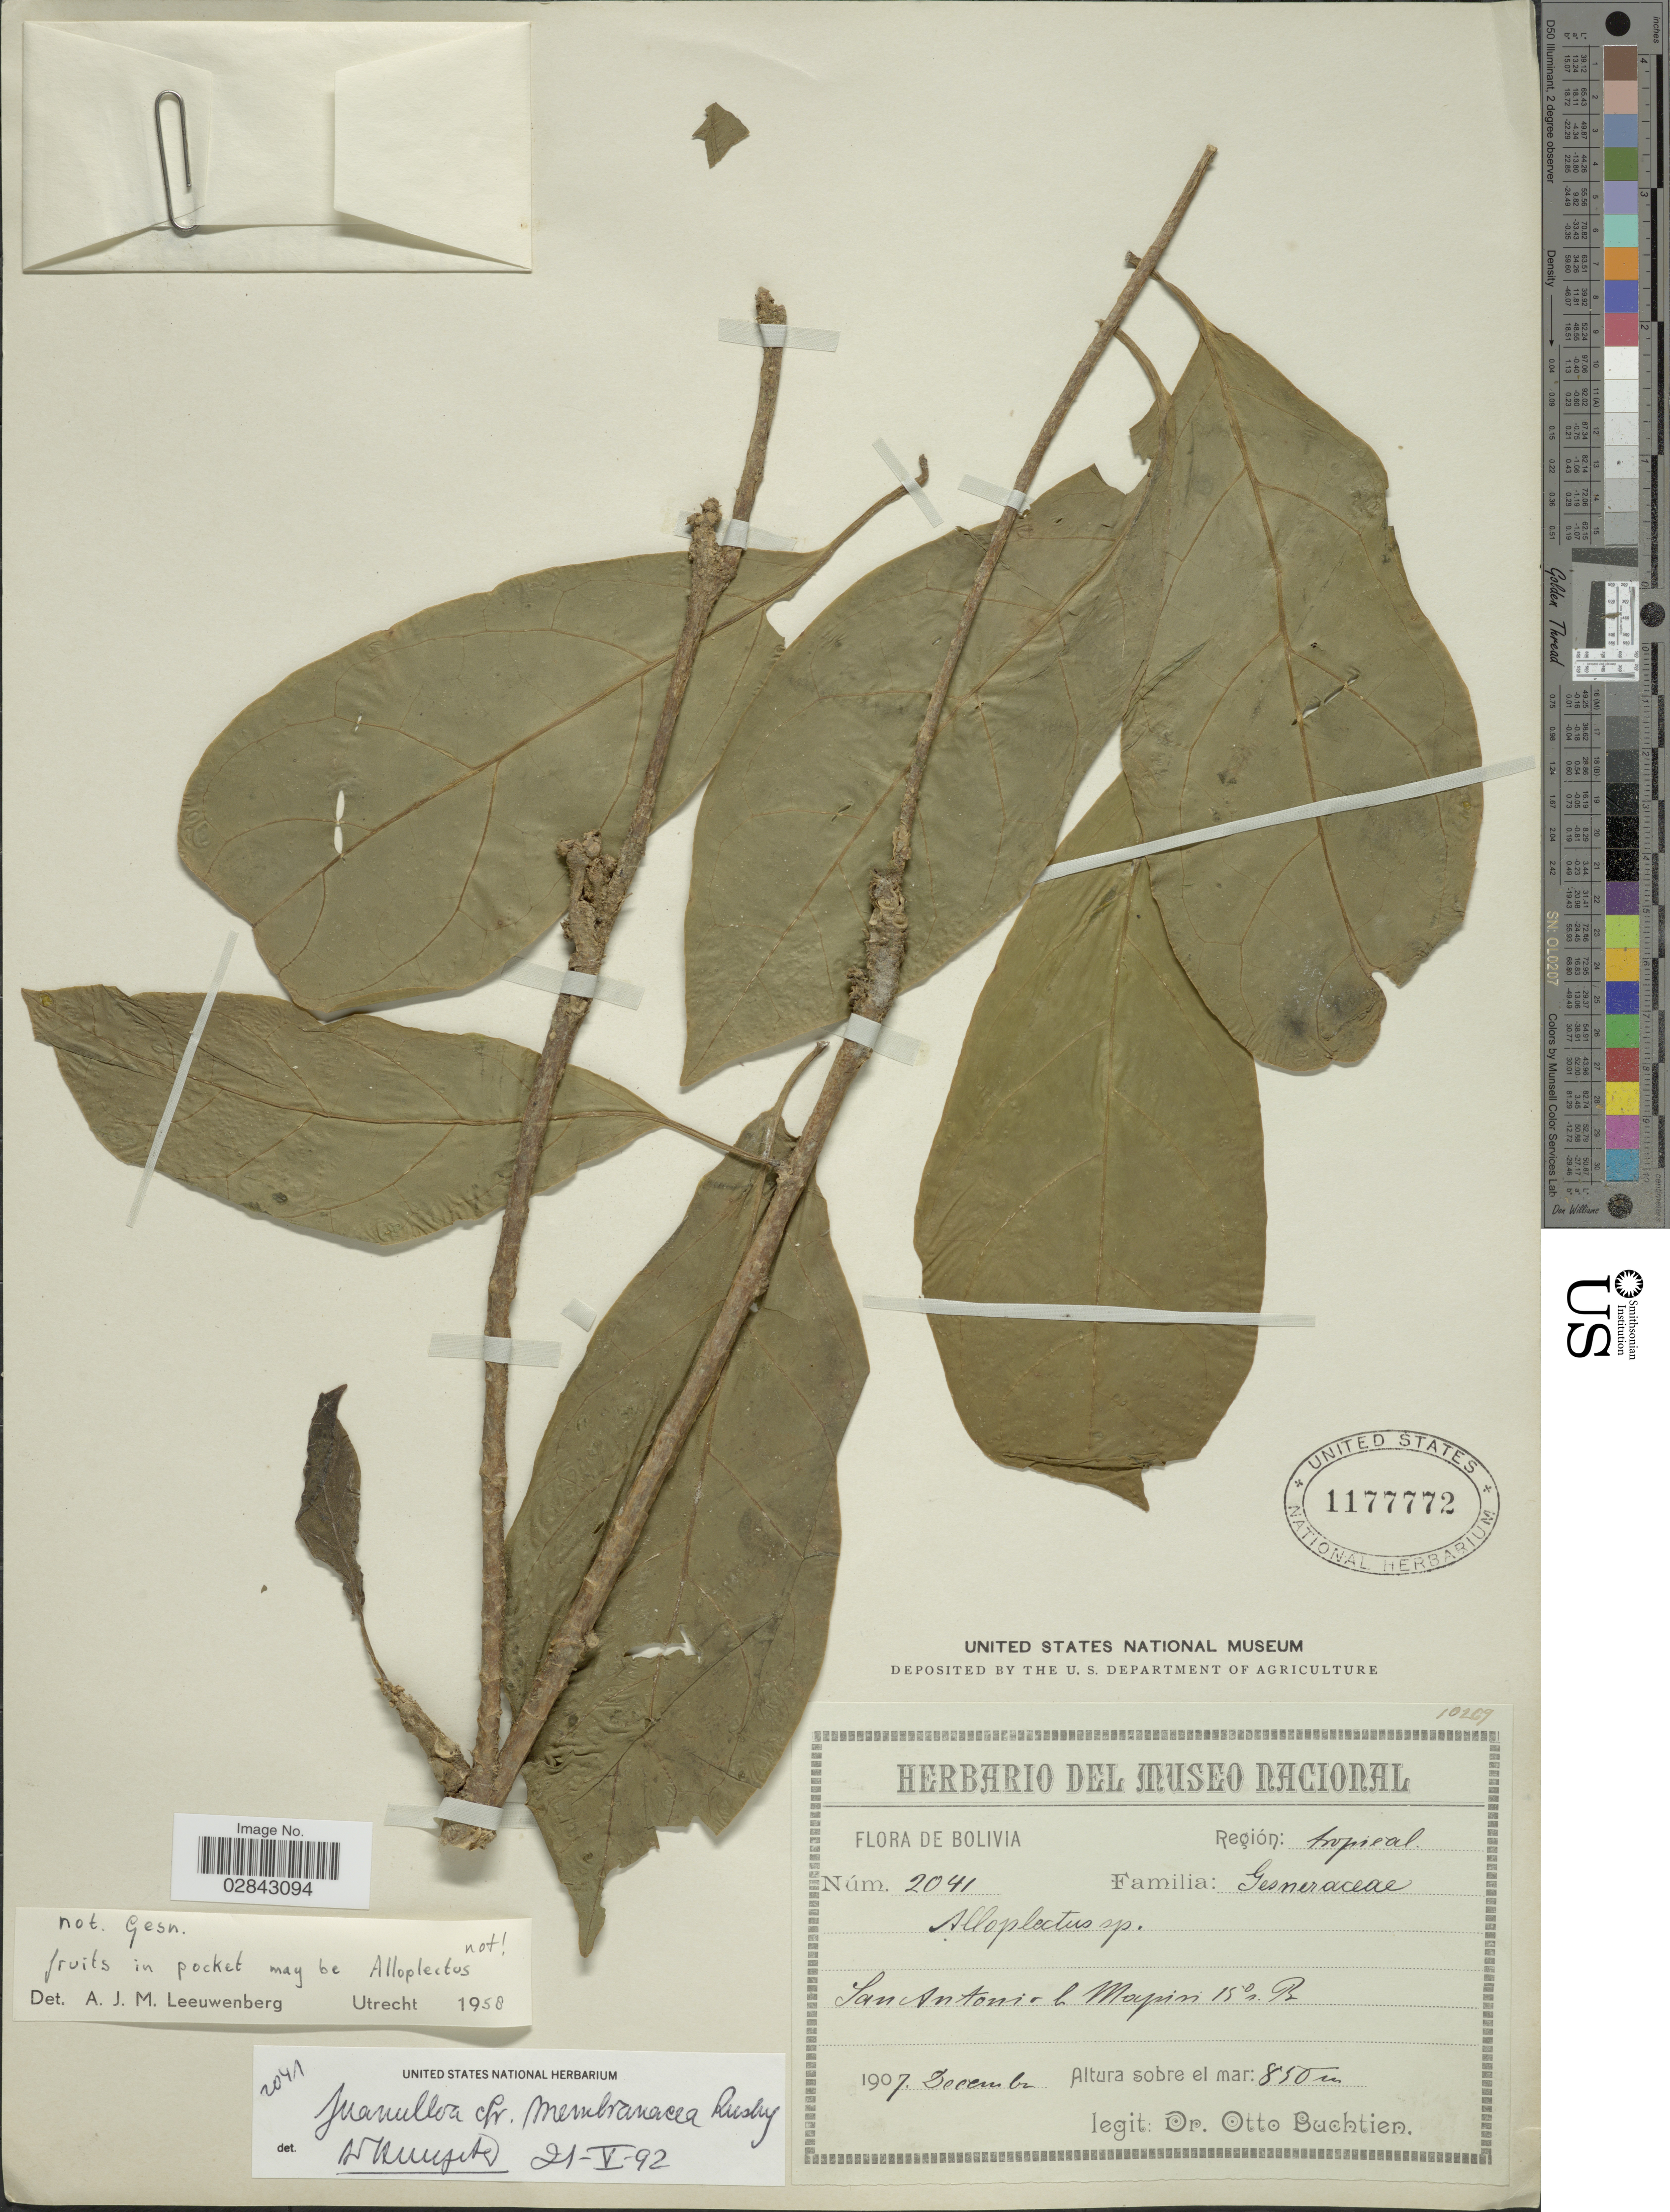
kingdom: Plantae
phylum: Tracheophyta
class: Magnoliopsida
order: Solanales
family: Solanaceae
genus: Juanulloa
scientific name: Juanulloa parasitica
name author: Ruiz & Pav.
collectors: O. Buchtien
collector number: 2041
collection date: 1907-12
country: Bolivia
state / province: La Páz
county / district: Larecaja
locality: San Antonio b. Mapiri 15°sPr.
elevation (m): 850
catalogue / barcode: US 1177772